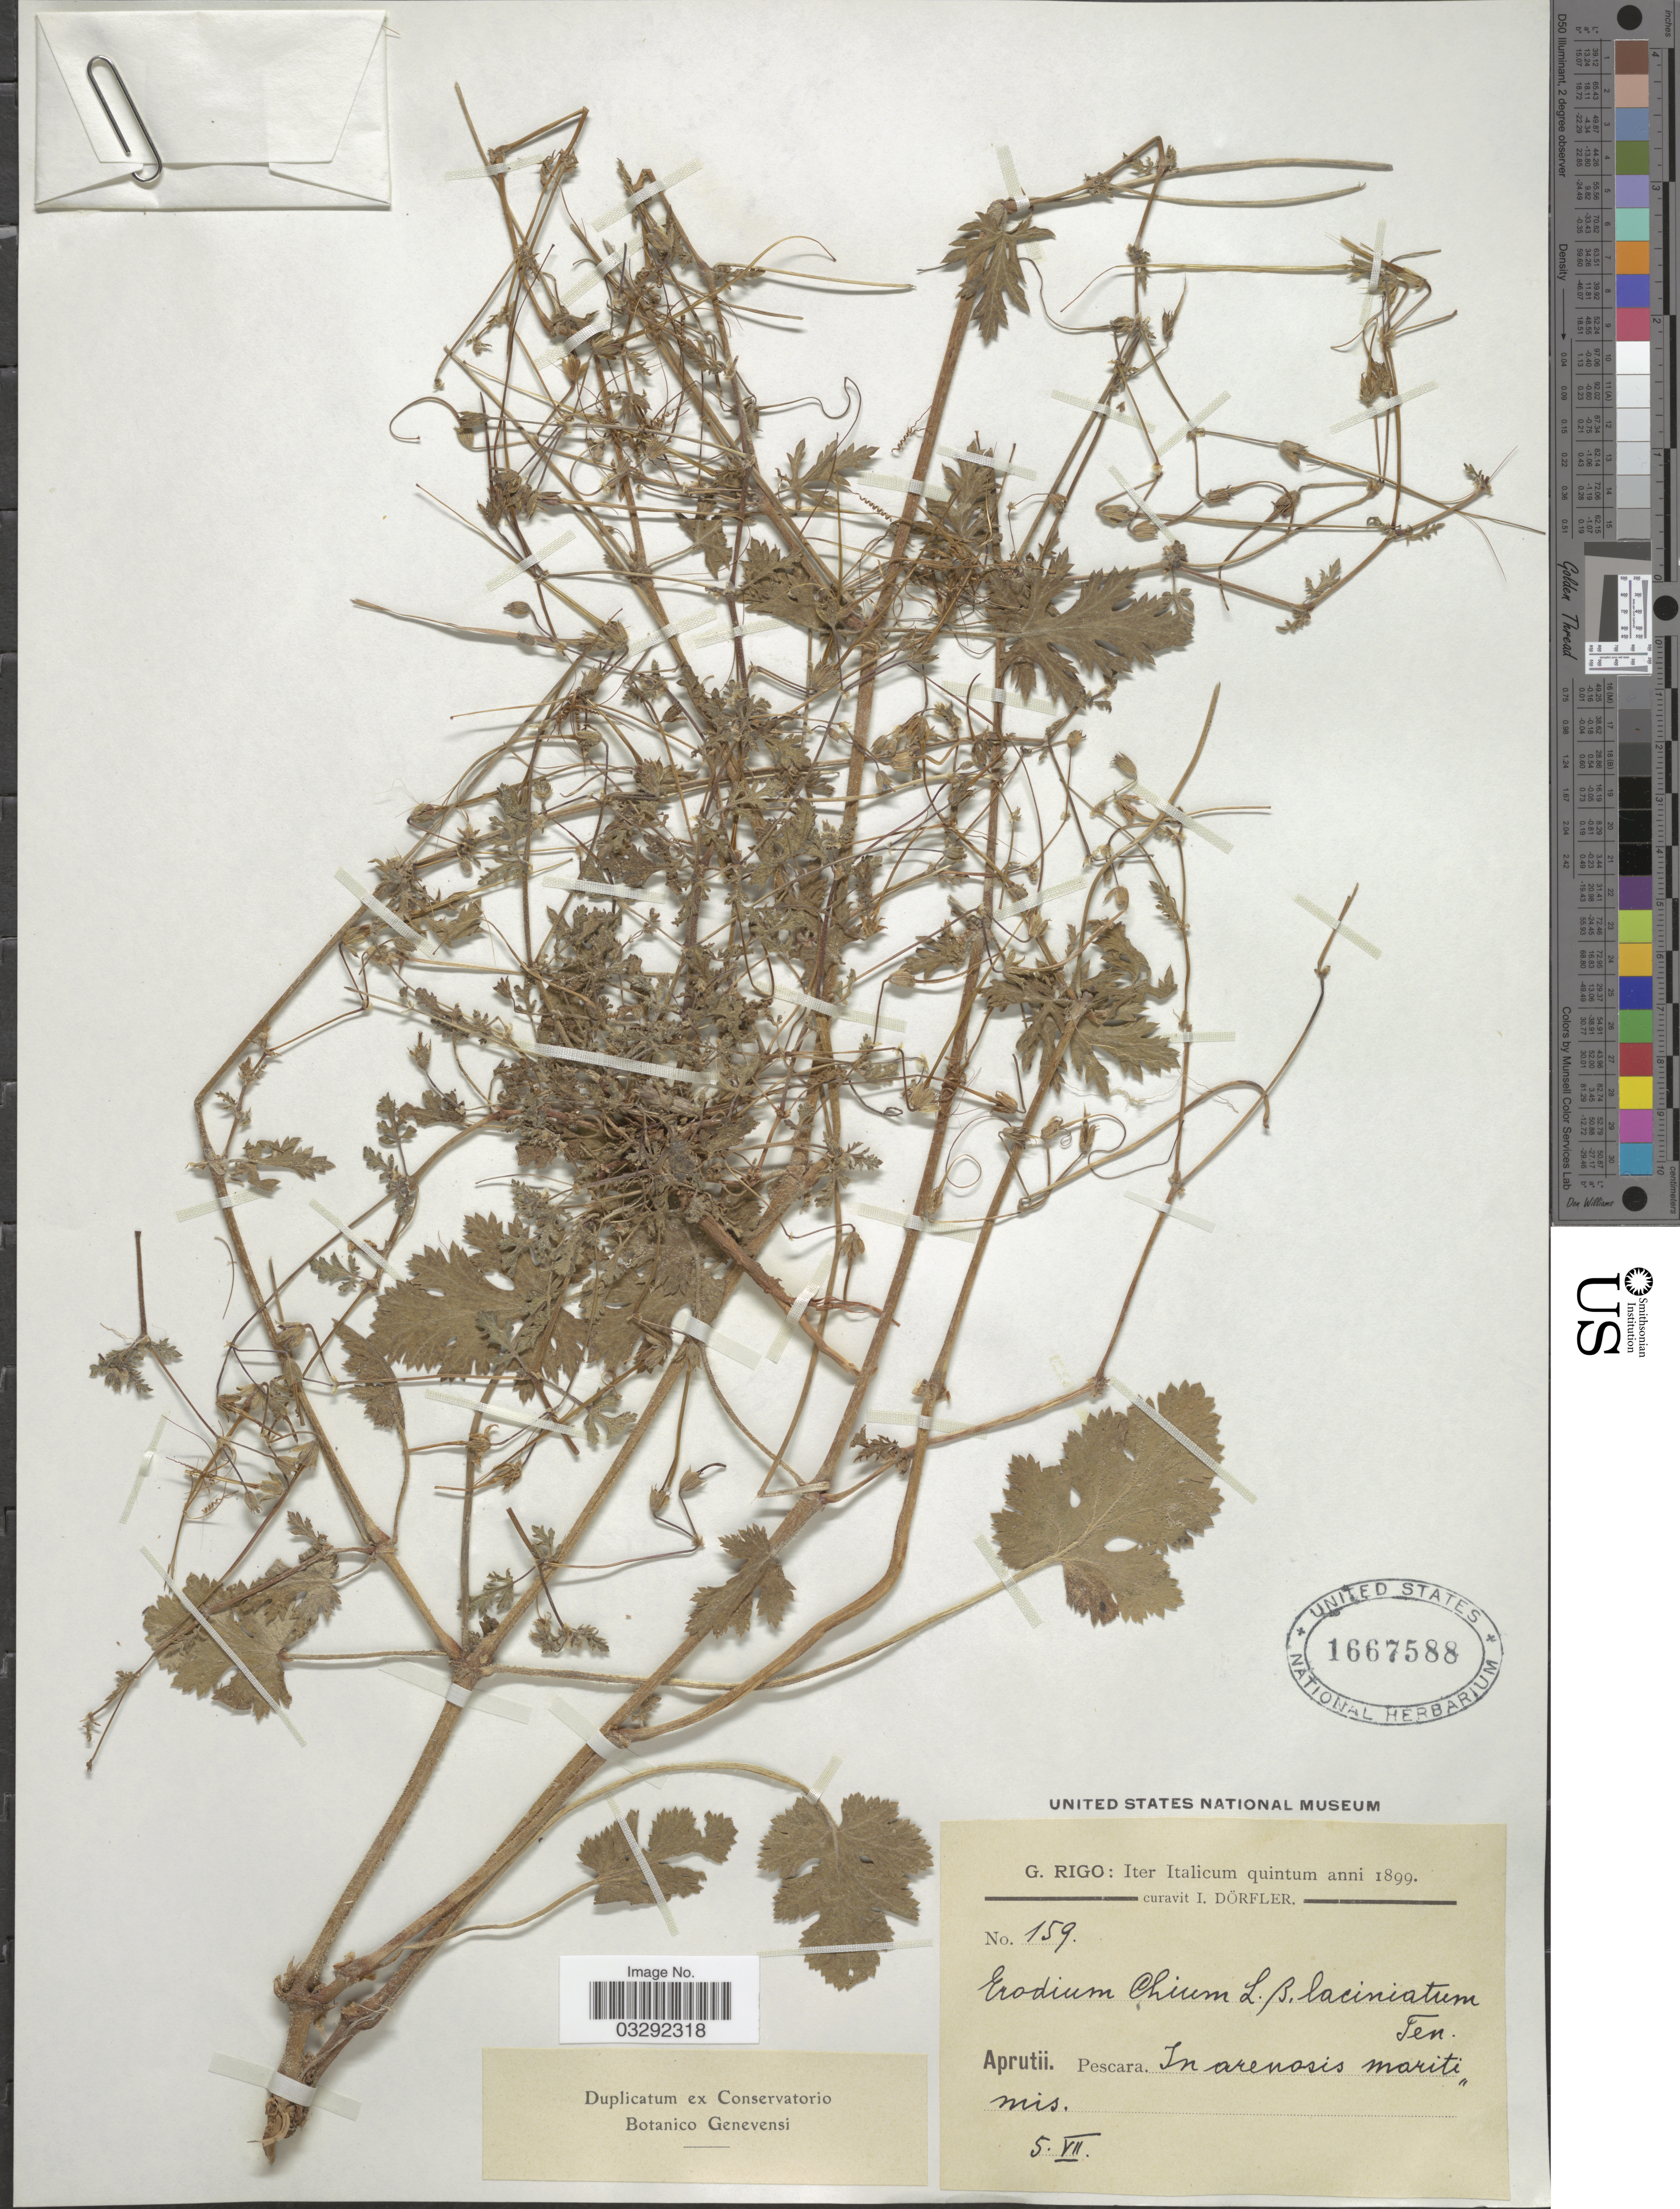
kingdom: Plantae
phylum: Tracheophyta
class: Magnoliopsida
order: Geraniales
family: Geraniaceae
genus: Erodium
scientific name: Erodium chium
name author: (Burm. f.) Willd.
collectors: G. Rigo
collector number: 159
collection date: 1899-07-05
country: Italy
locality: Iter Italicum. Aprutii. Pescara.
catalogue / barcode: US 1667588